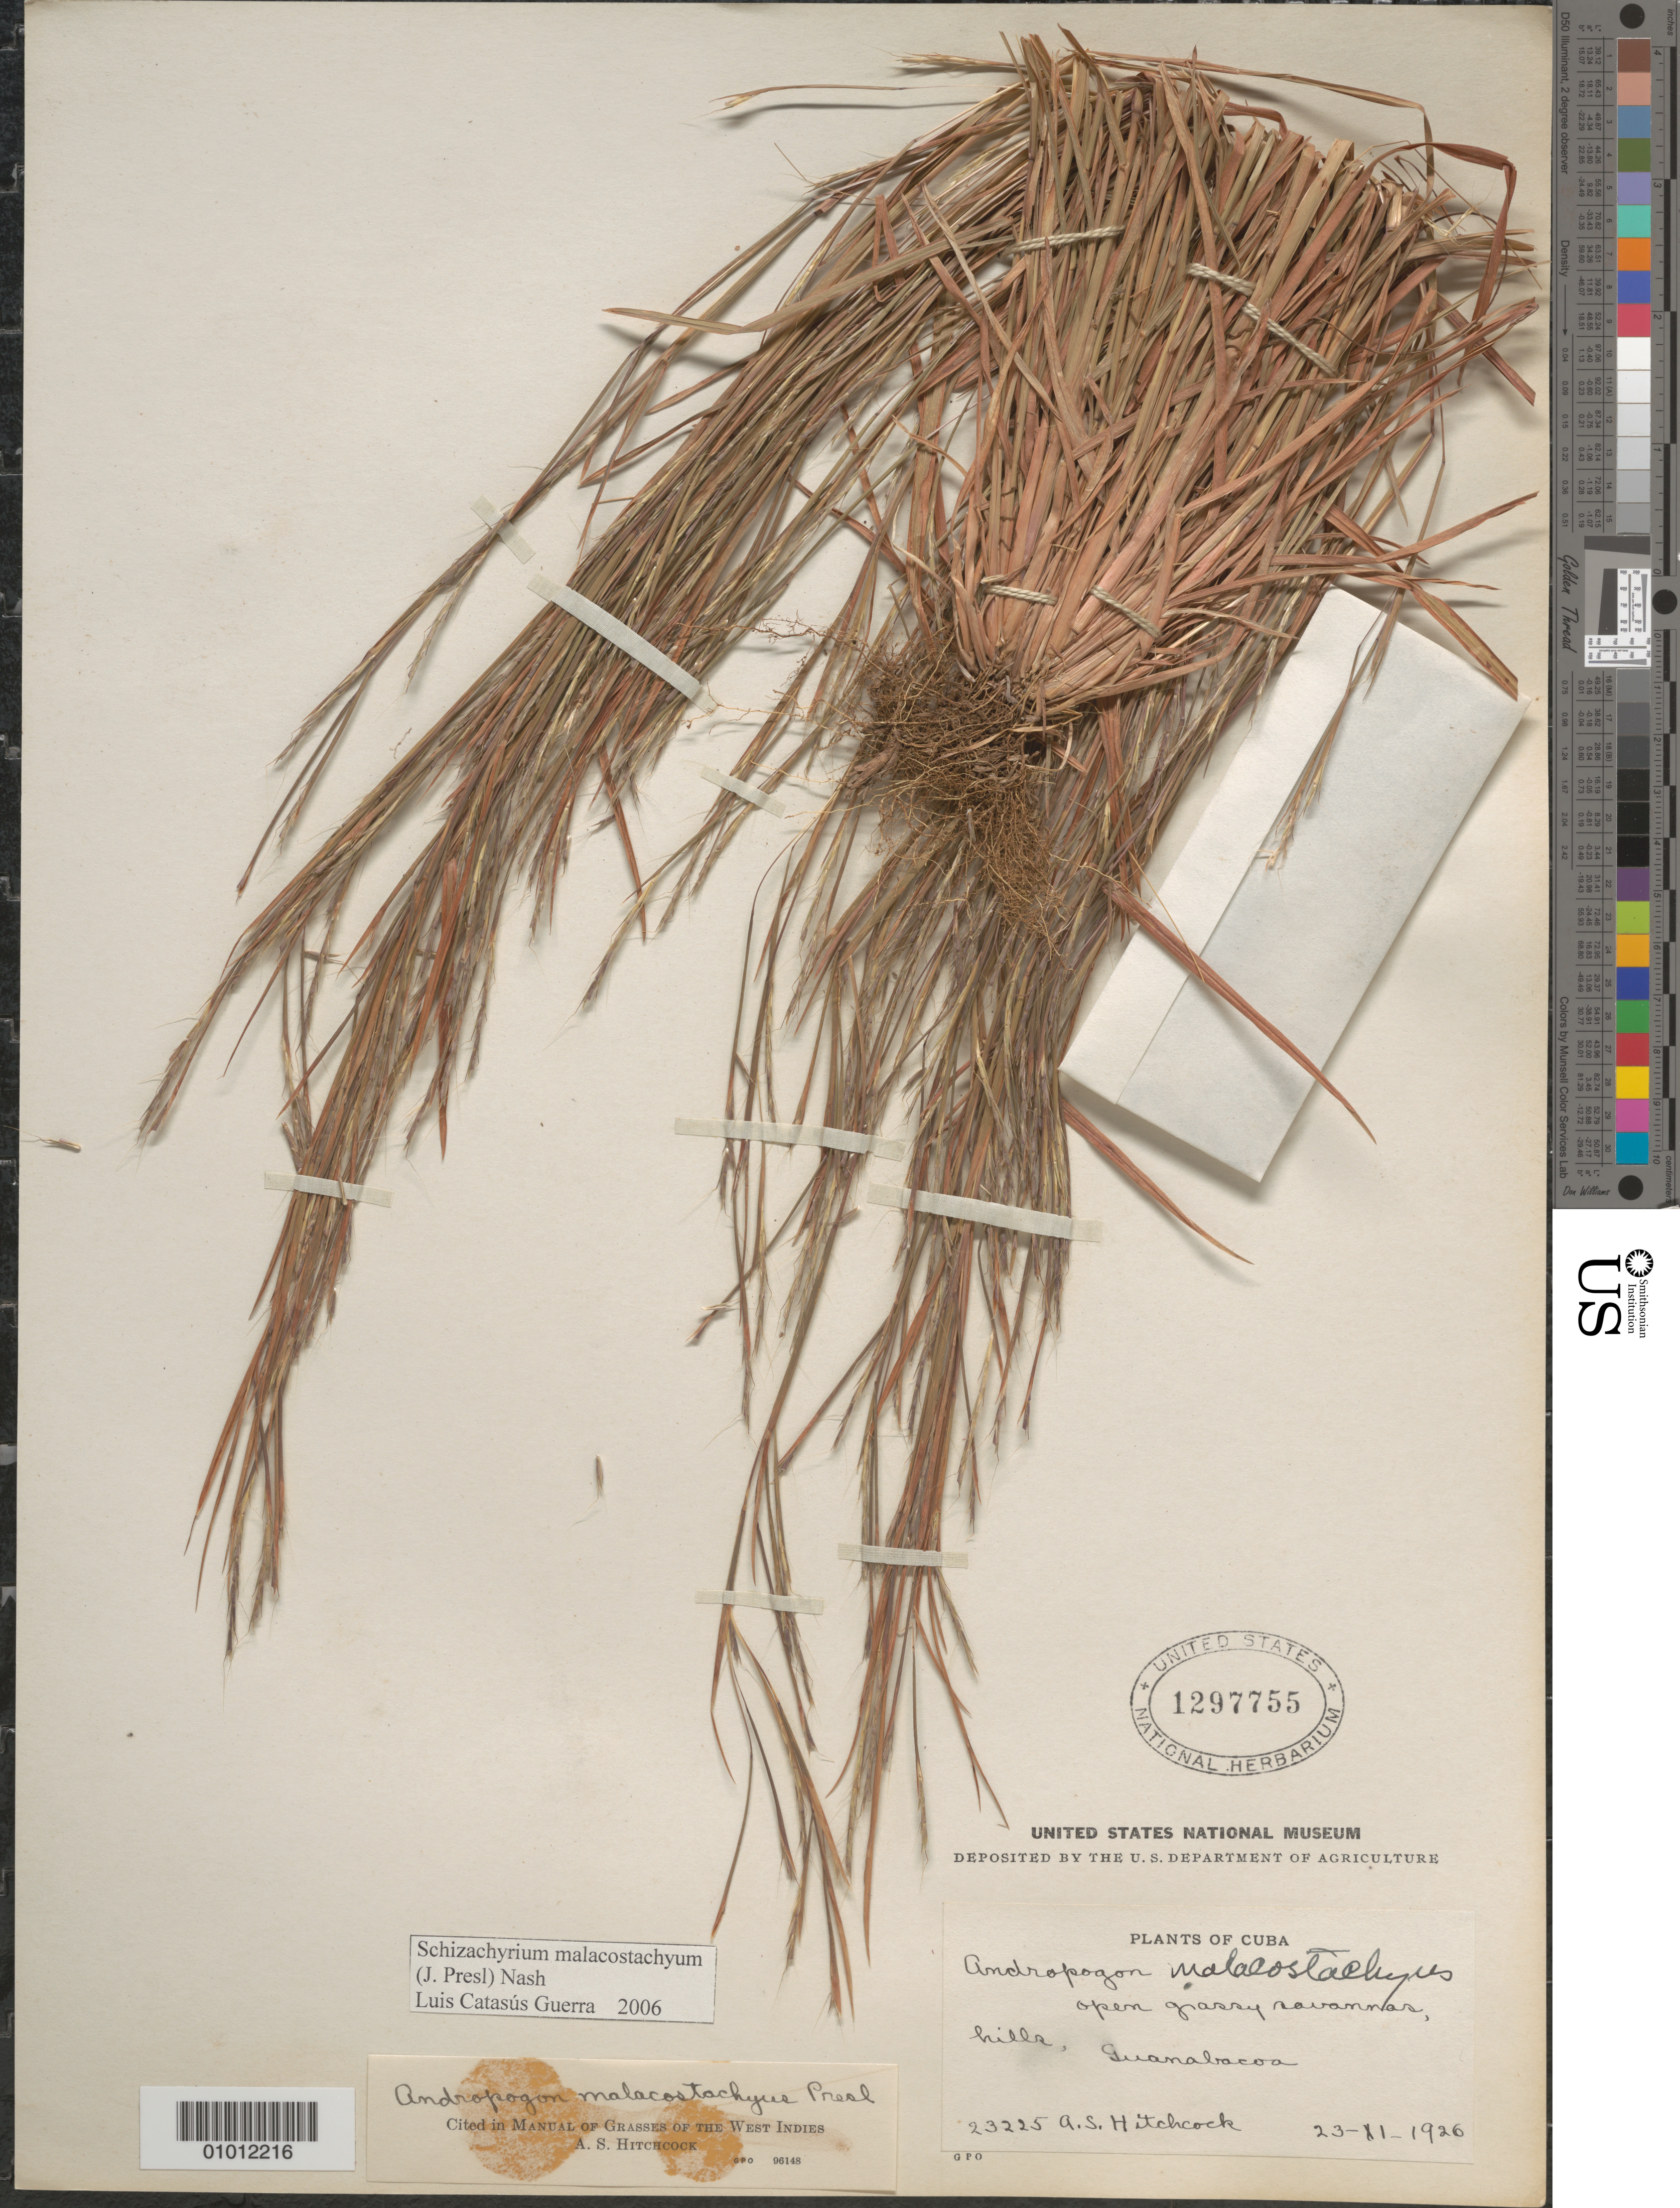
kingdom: Plantae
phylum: Tracheophyta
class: Liliopsida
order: Poales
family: Poaceae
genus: Schizachyrium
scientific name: Schizachyrium malacostachyum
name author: (J. Presl) Nash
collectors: A. S. Hitchcock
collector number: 23225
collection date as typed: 23 Nov 1926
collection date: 1926-11-23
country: Cuba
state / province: La Habana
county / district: Municipio Guanabacoa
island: Cuba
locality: Guanabacoa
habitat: open grassy savannas and hills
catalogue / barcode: US 1297755